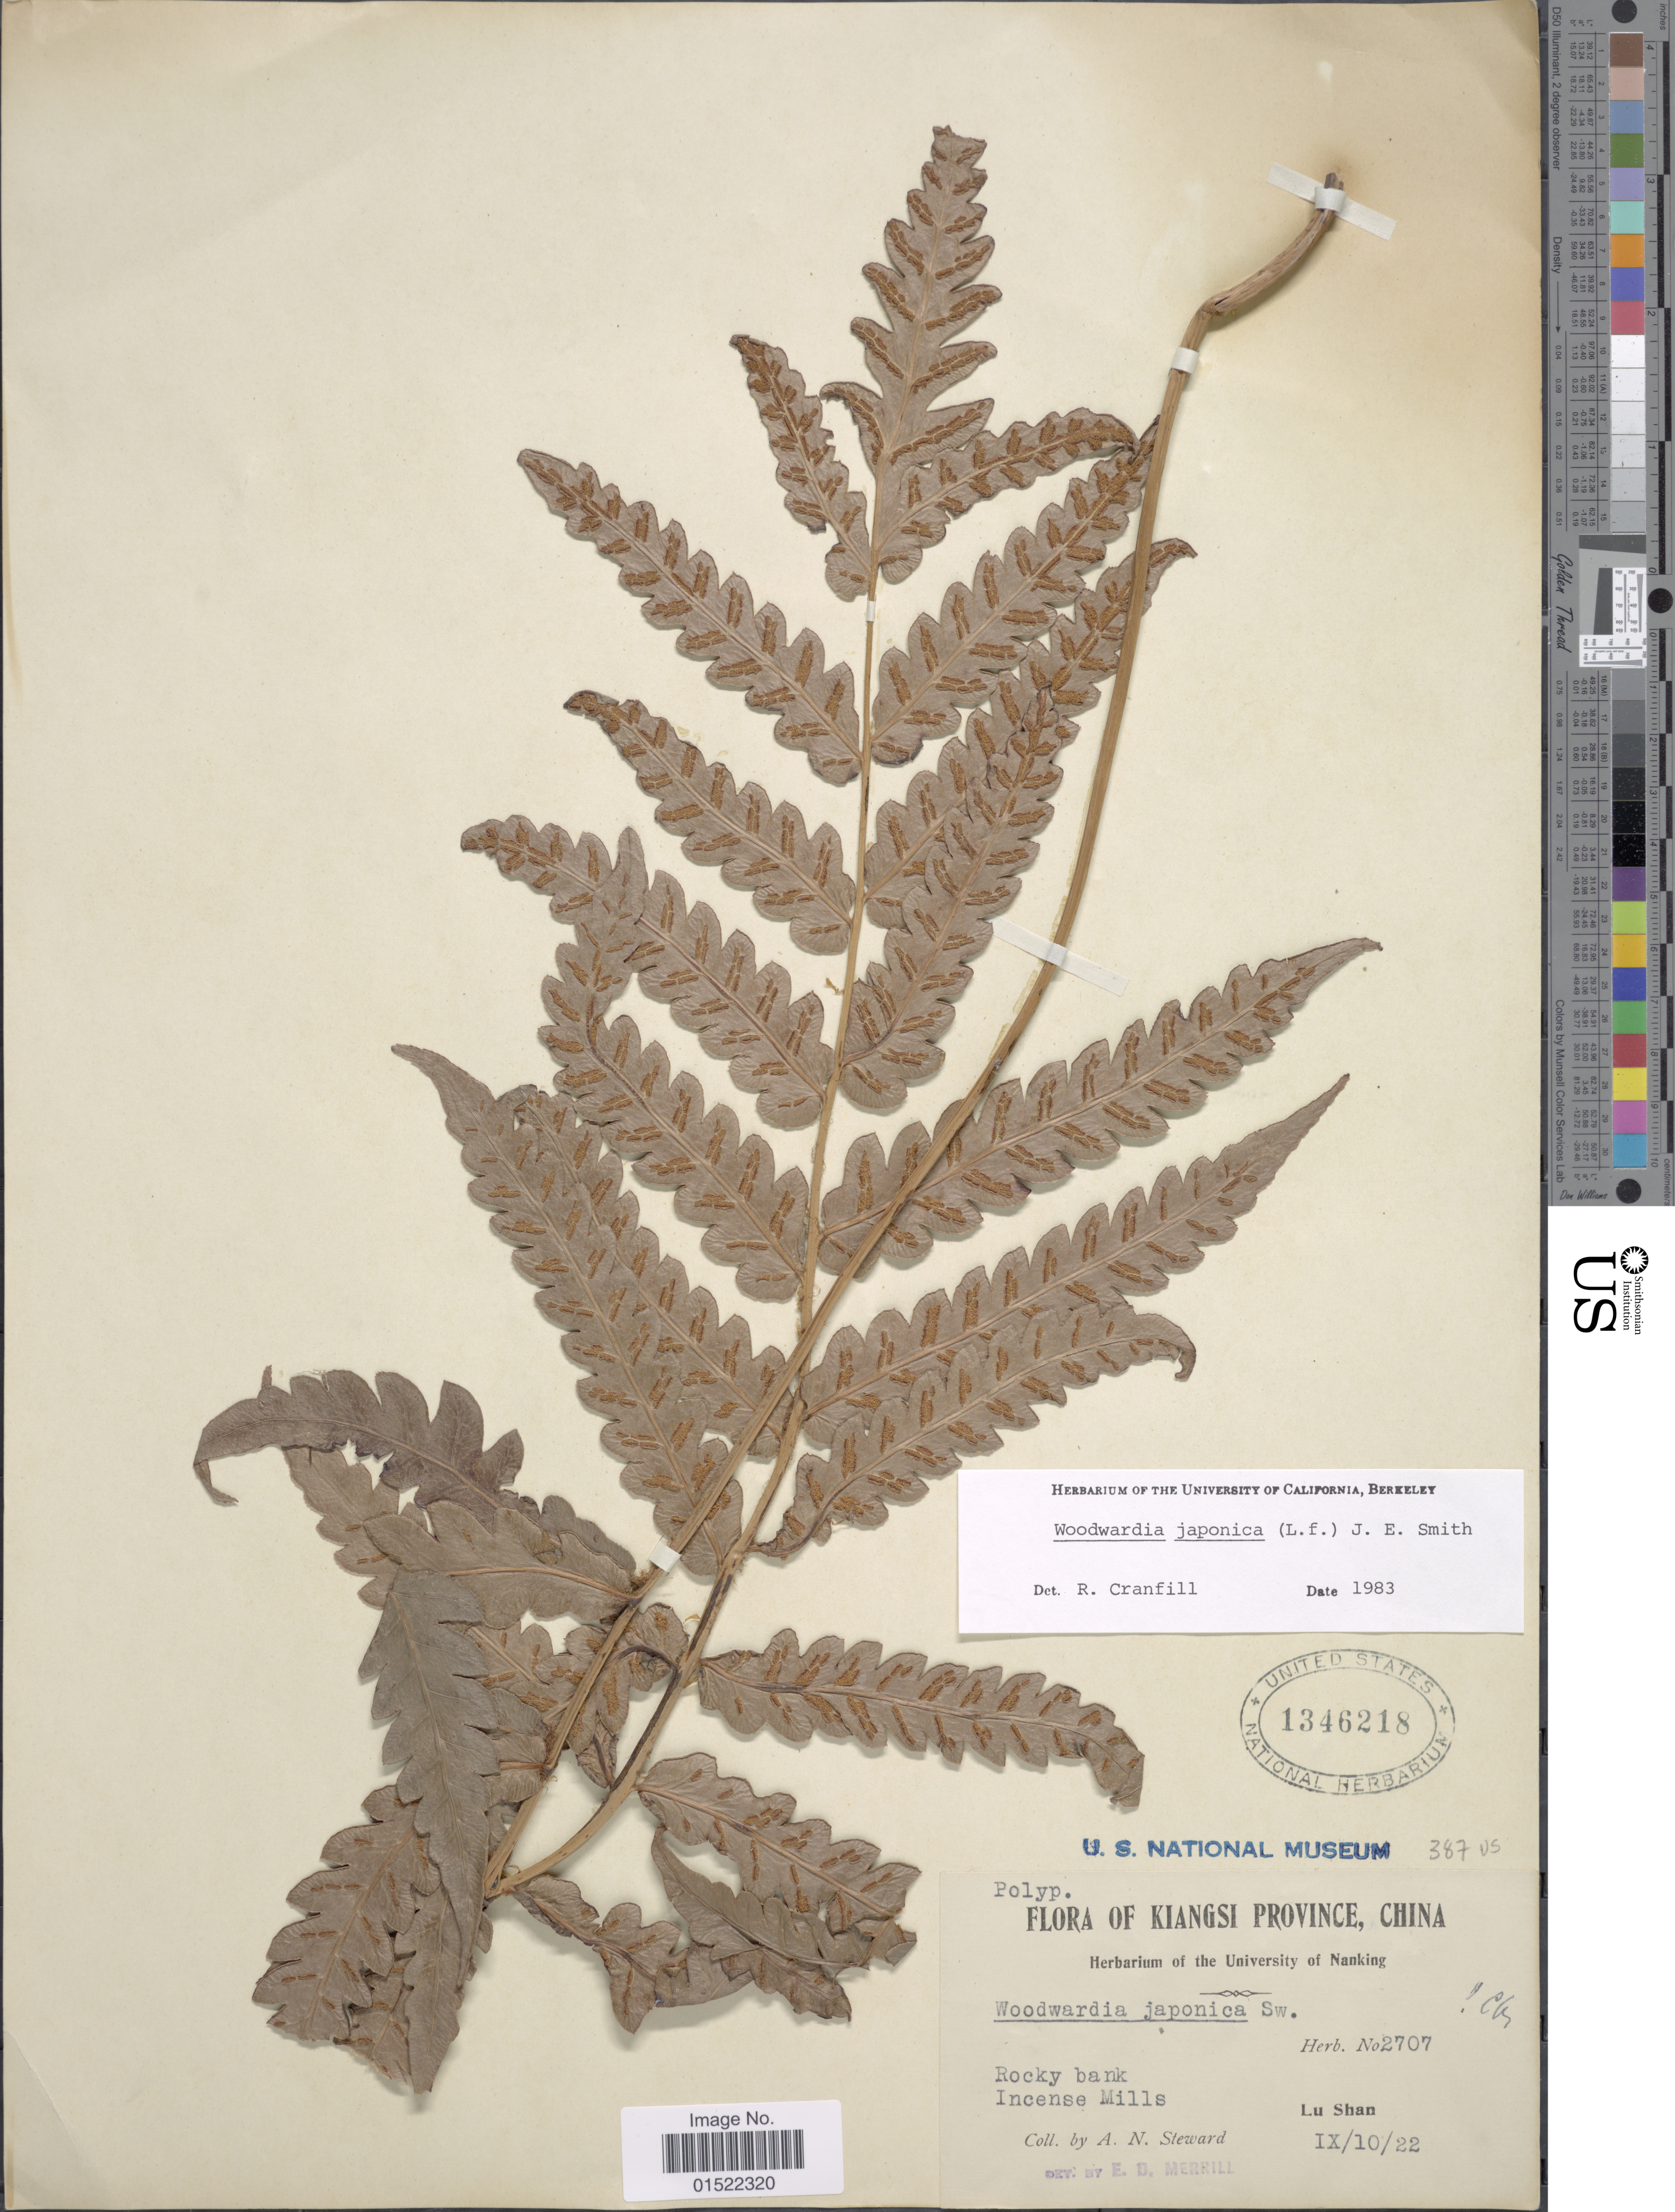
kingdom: Plantae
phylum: Tracheophyta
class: Polypodiopsida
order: Polypodiales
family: Blechnaceae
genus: Woodwardia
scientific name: Woodwardia japonica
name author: (L. f.) Sm.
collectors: A. N. Steward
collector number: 2707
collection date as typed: Transcribed d/m/y: 10/9/22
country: China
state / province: Jiangxi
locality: Kiangsi Province, Incense Mills, Lu Shan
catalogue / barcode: US 1346218